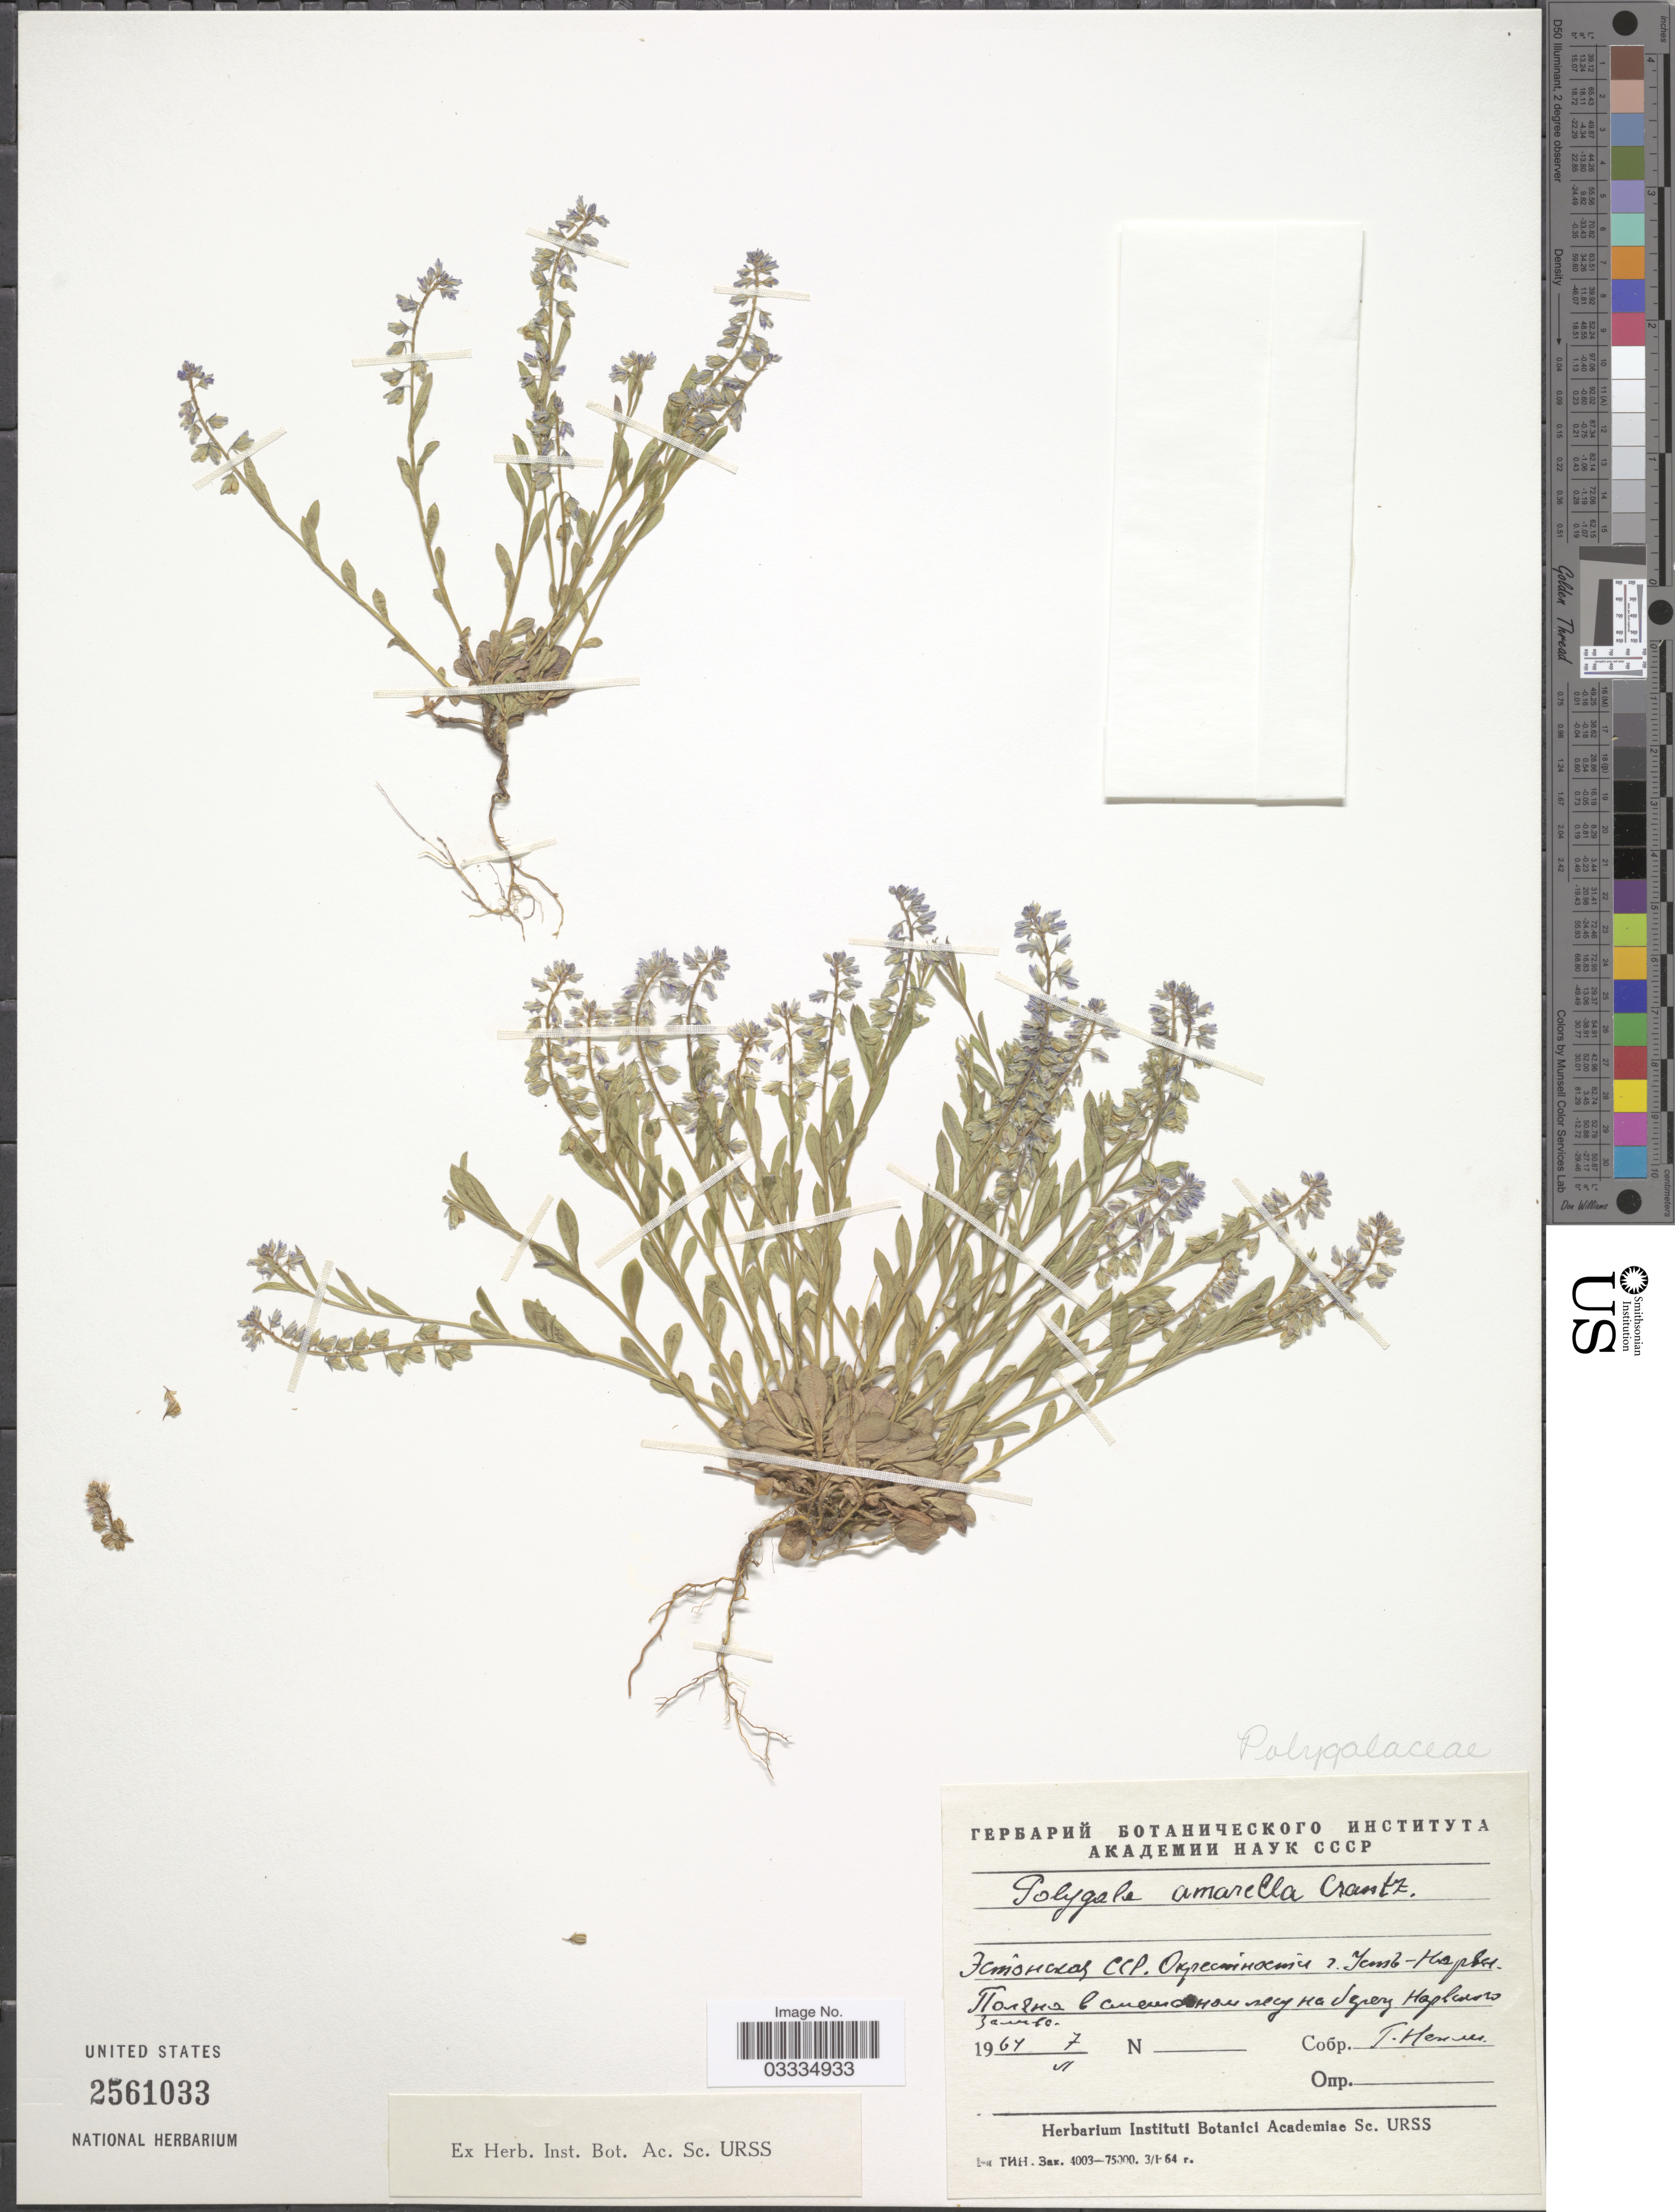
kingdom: Plantae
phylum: Tracheophyta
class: Magnoliopsida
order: Fabales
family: Polygalaceae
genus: Polygala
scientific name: Polygala amarella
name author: Crantz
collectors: G. Nepli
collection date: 1967-06-07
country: Estonia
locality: Ust-Narva.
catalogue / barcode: US 2561033